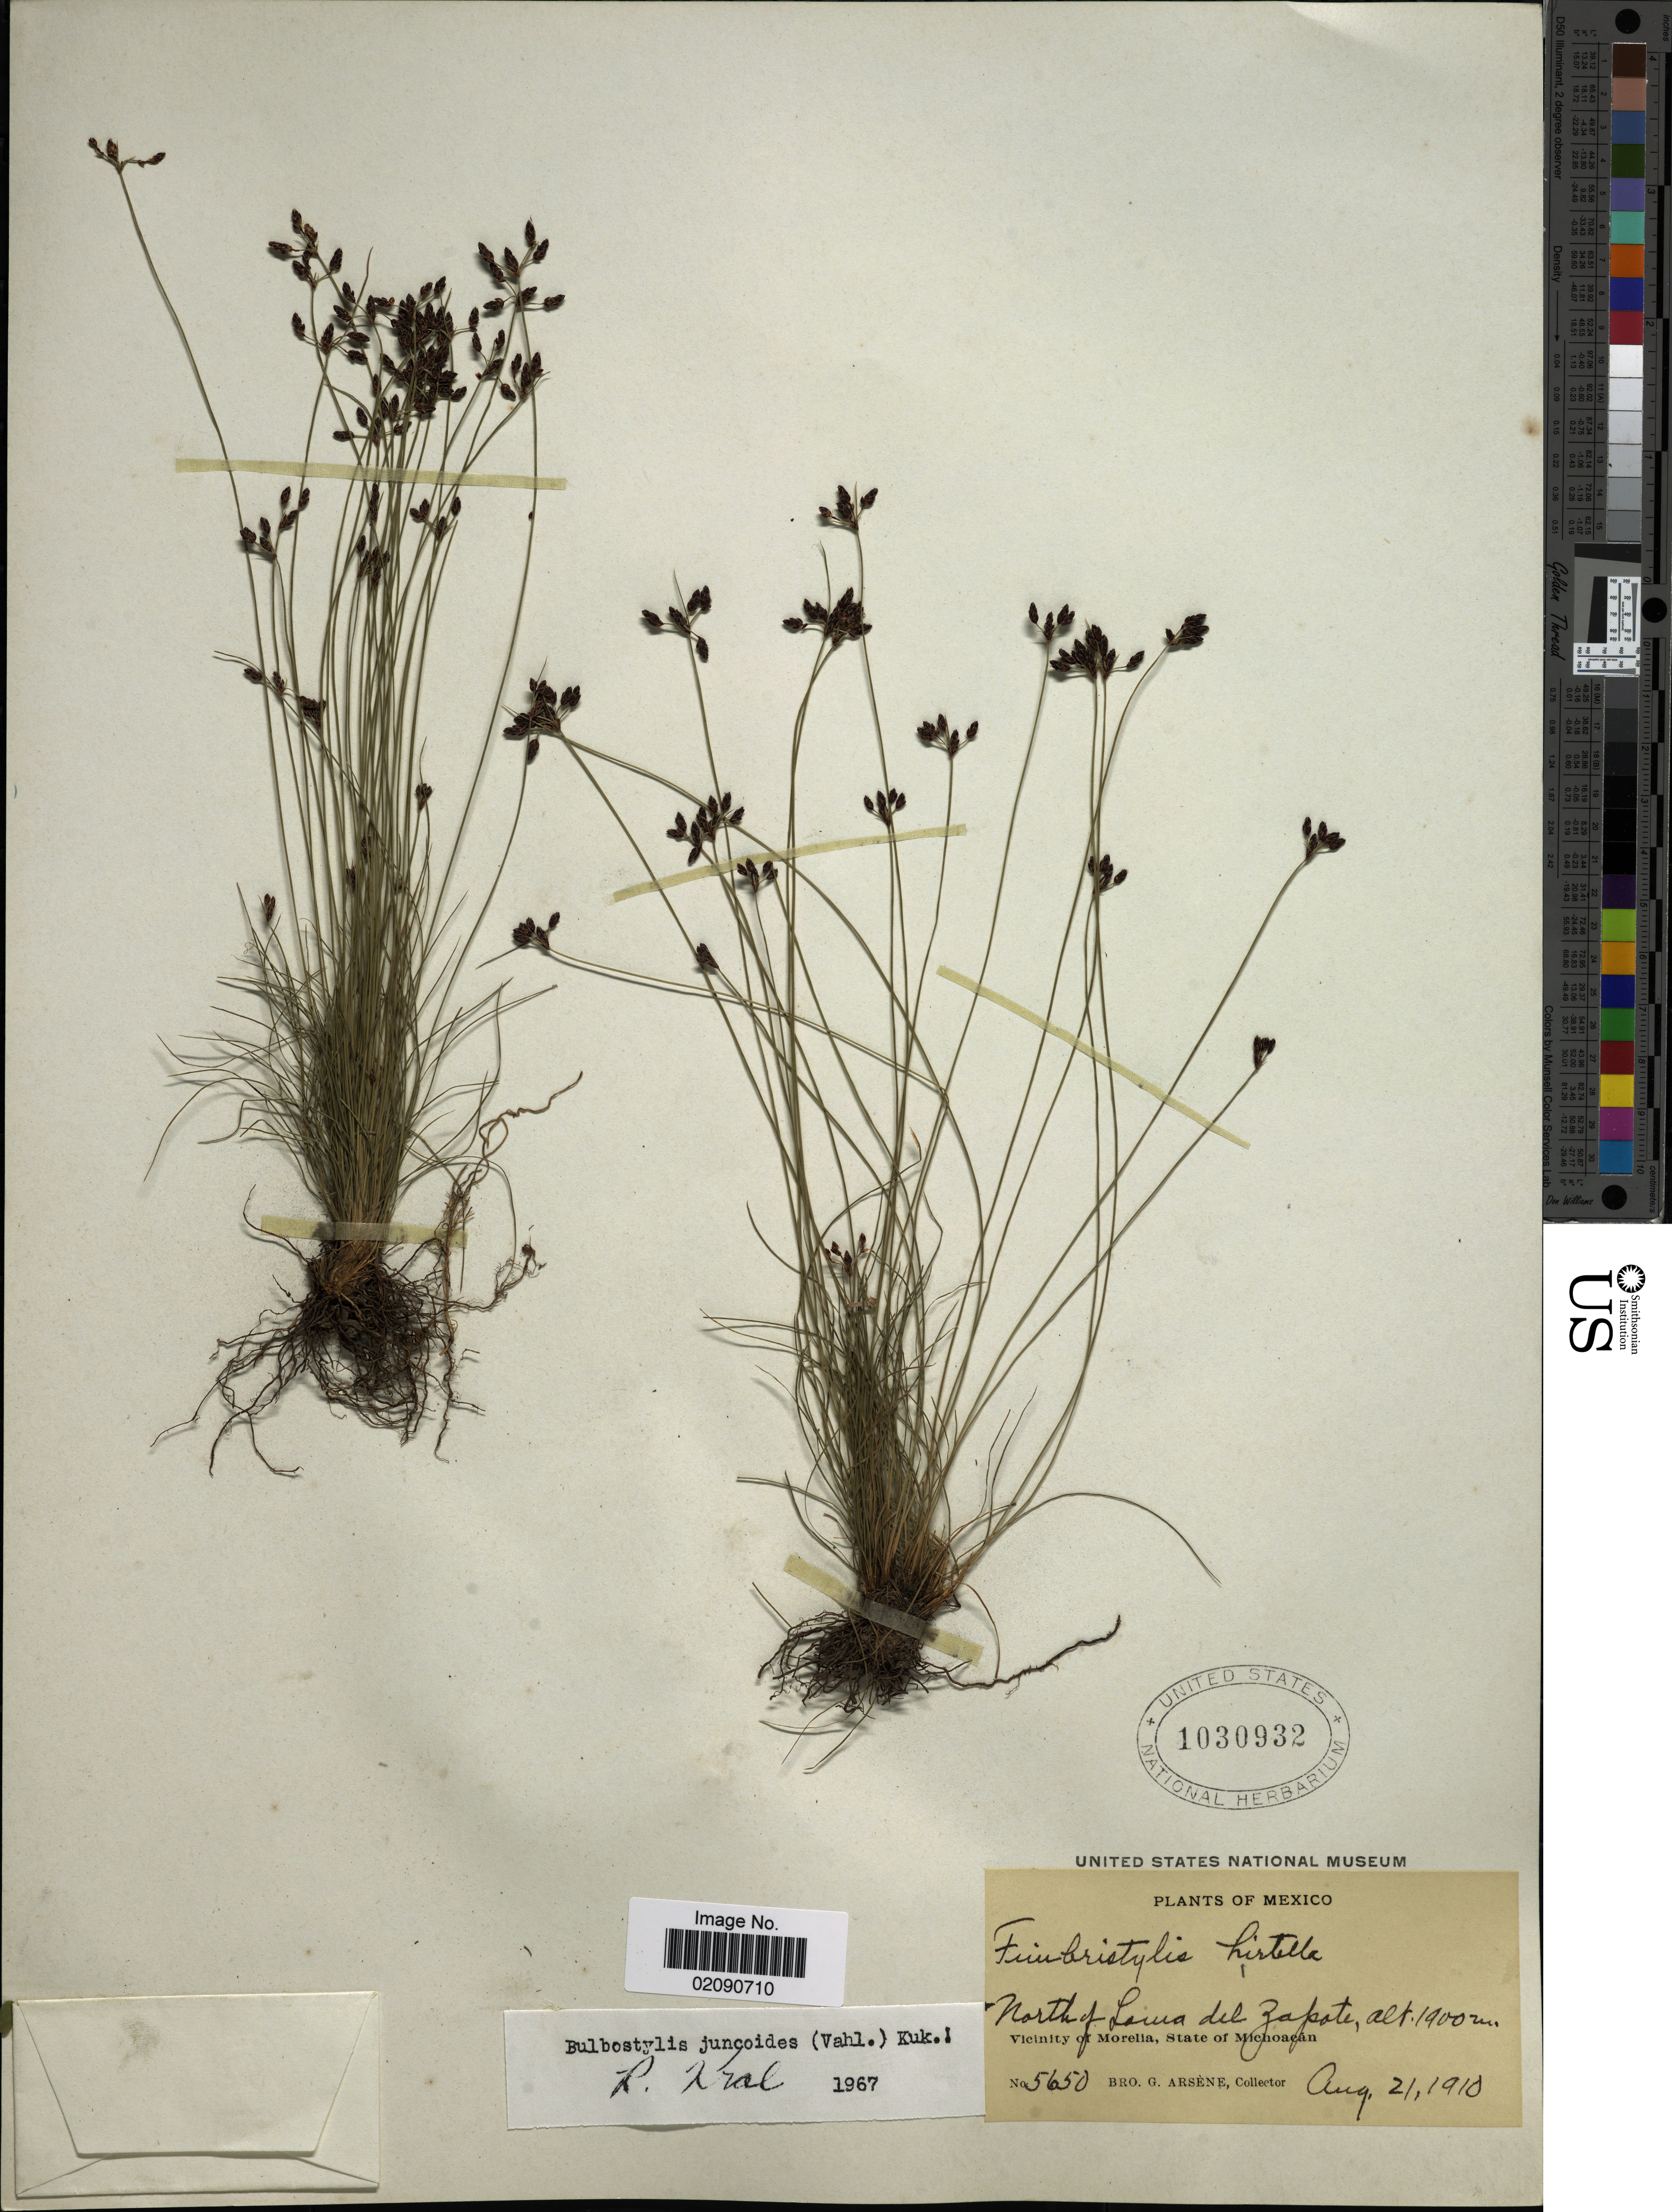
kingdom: Plantae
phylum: Tracheophyta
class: Liliopsida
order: Poales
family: Cyperaceae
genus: Bulbostylis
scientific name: Bulbostylis juncoides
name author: (Vahl) Kük. ex Herter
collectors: Bro. G. Arsène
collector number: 5650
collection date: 1910-08-21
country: Mexico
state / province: Michoacán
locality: North of Loma del Zapote. Vicinity of Morelia, State of Michoacan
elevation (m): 1900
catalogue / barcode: US 1030932